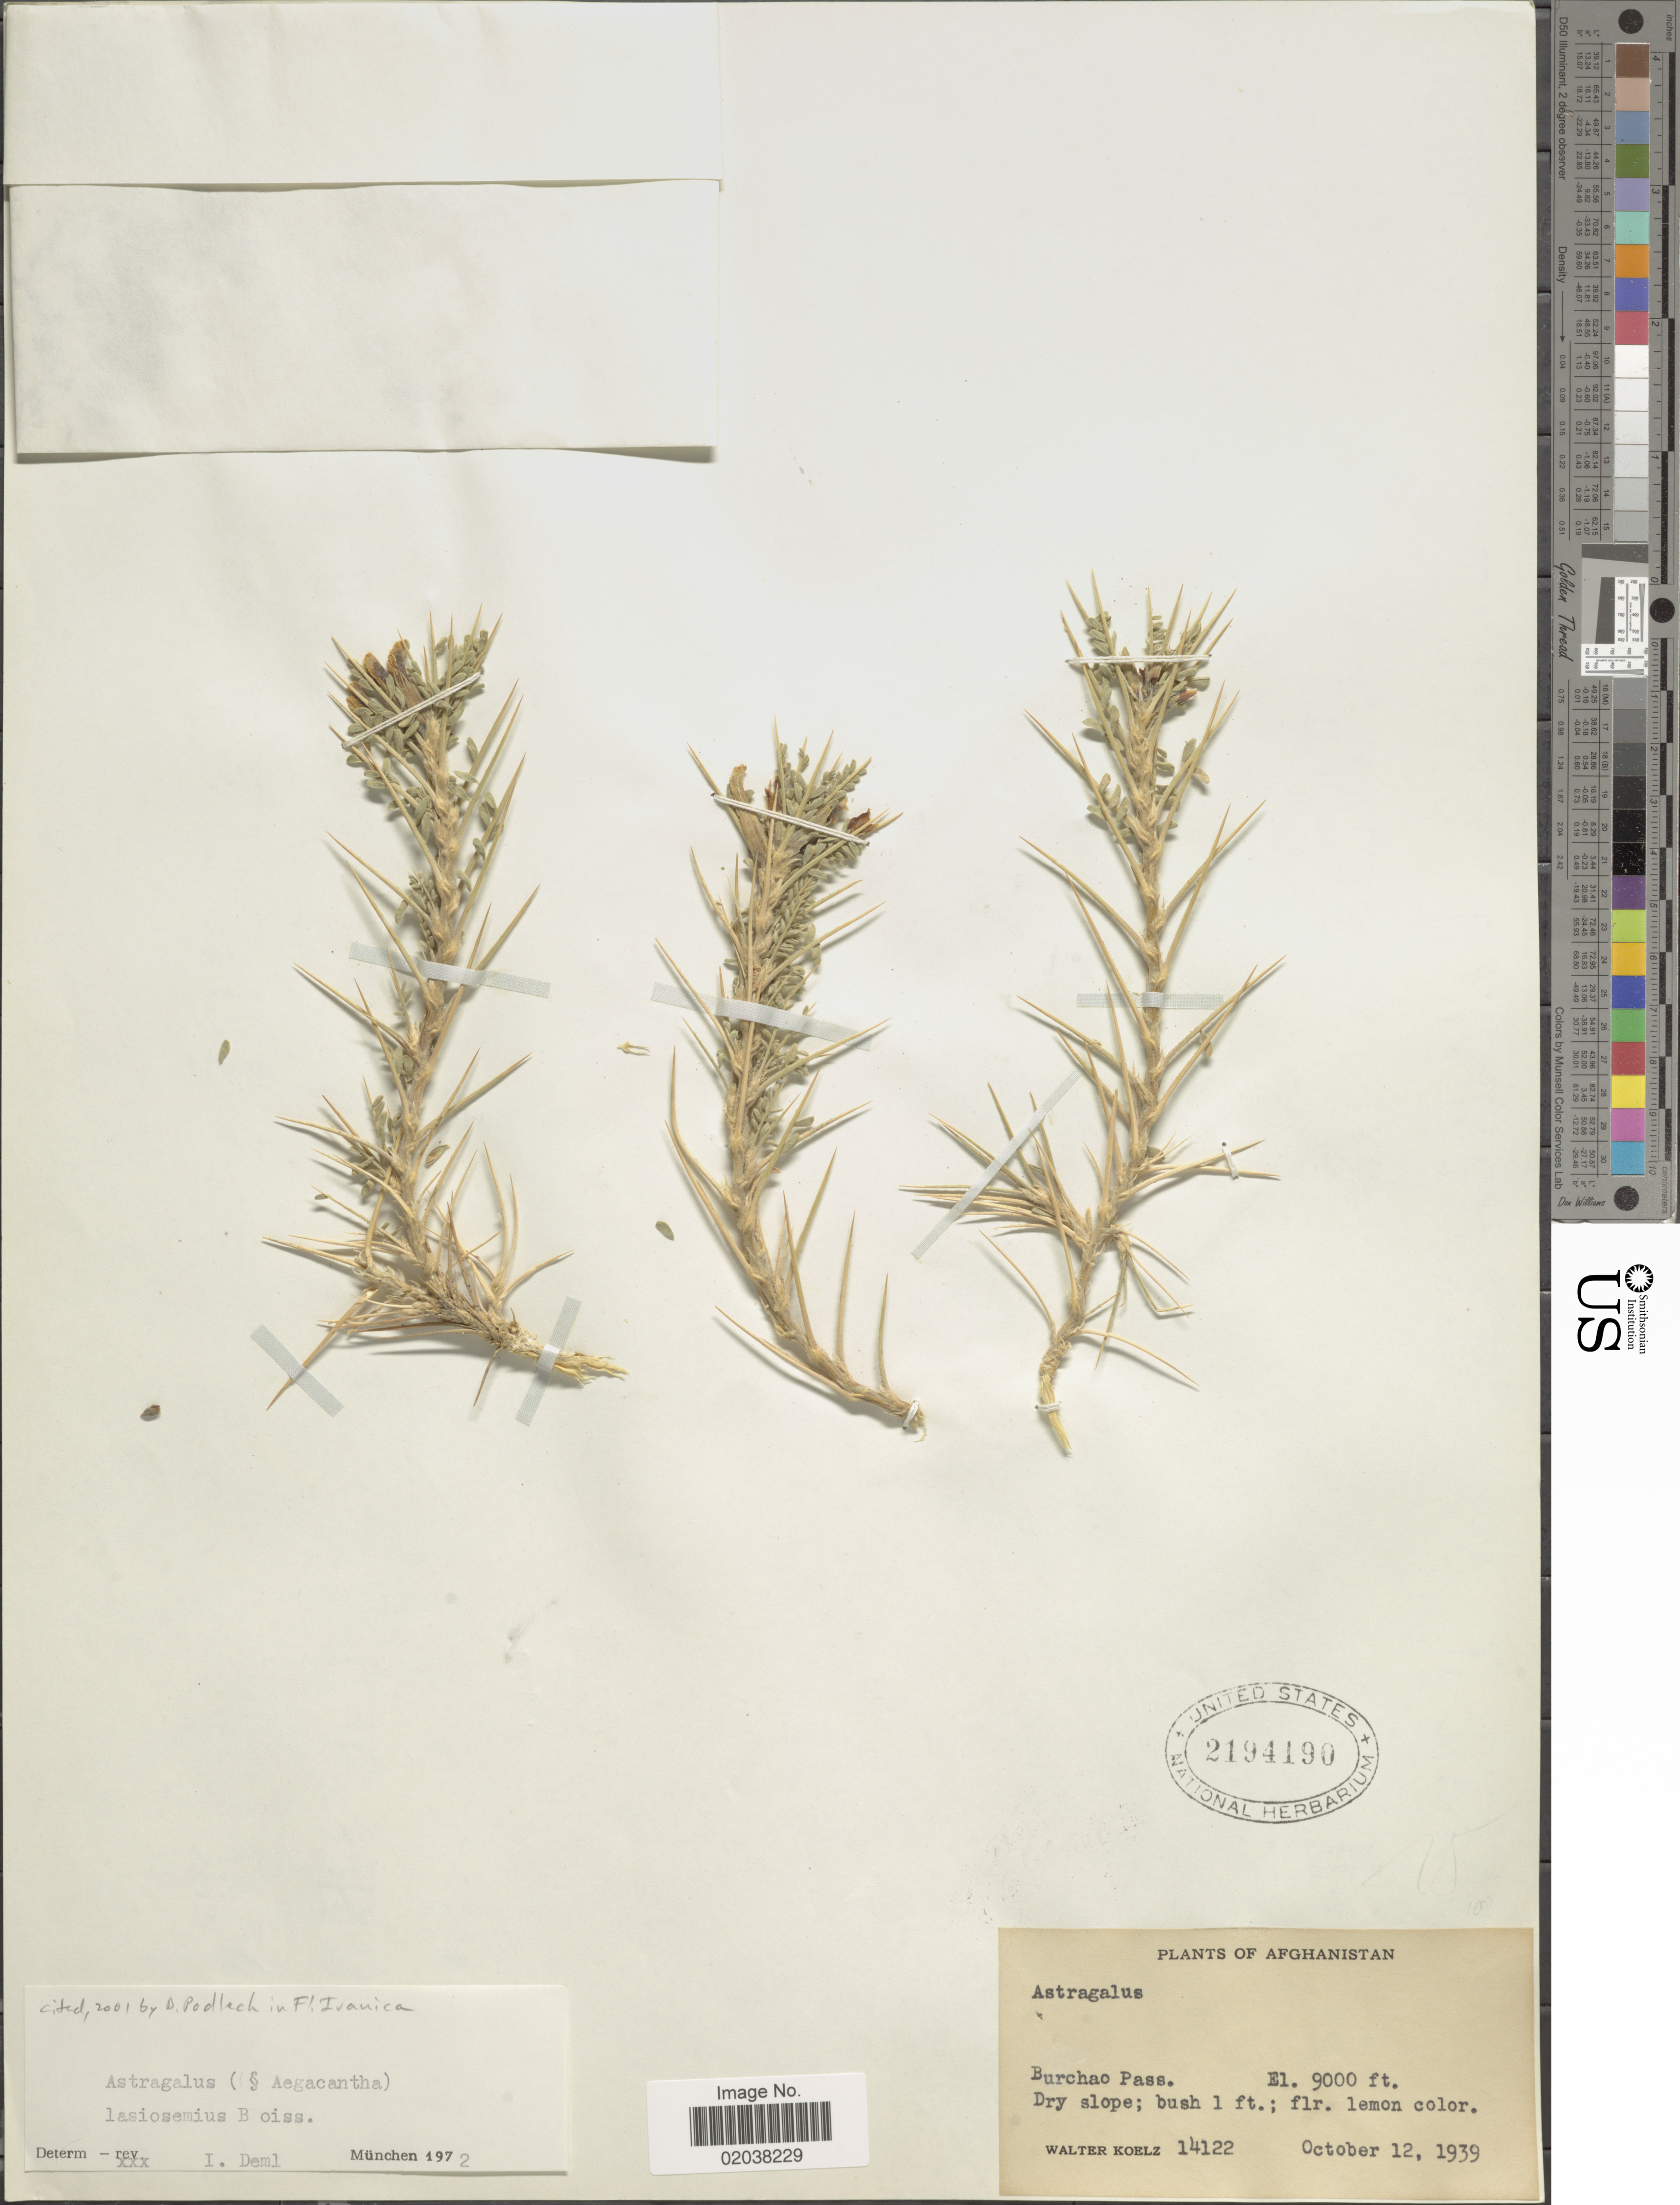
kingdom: Plantae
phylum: Tracheophyta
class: Magnoliopsida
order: Fabales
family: Fabaceae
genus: Astragalus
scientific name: Astragalus lasiosemius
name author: Boiss.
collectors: W. N. Koelz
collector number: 14122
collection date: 1939-10-12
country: Afghanistan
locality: Burchao Pass, dry slope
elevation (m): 2743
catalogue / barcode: US 2194190